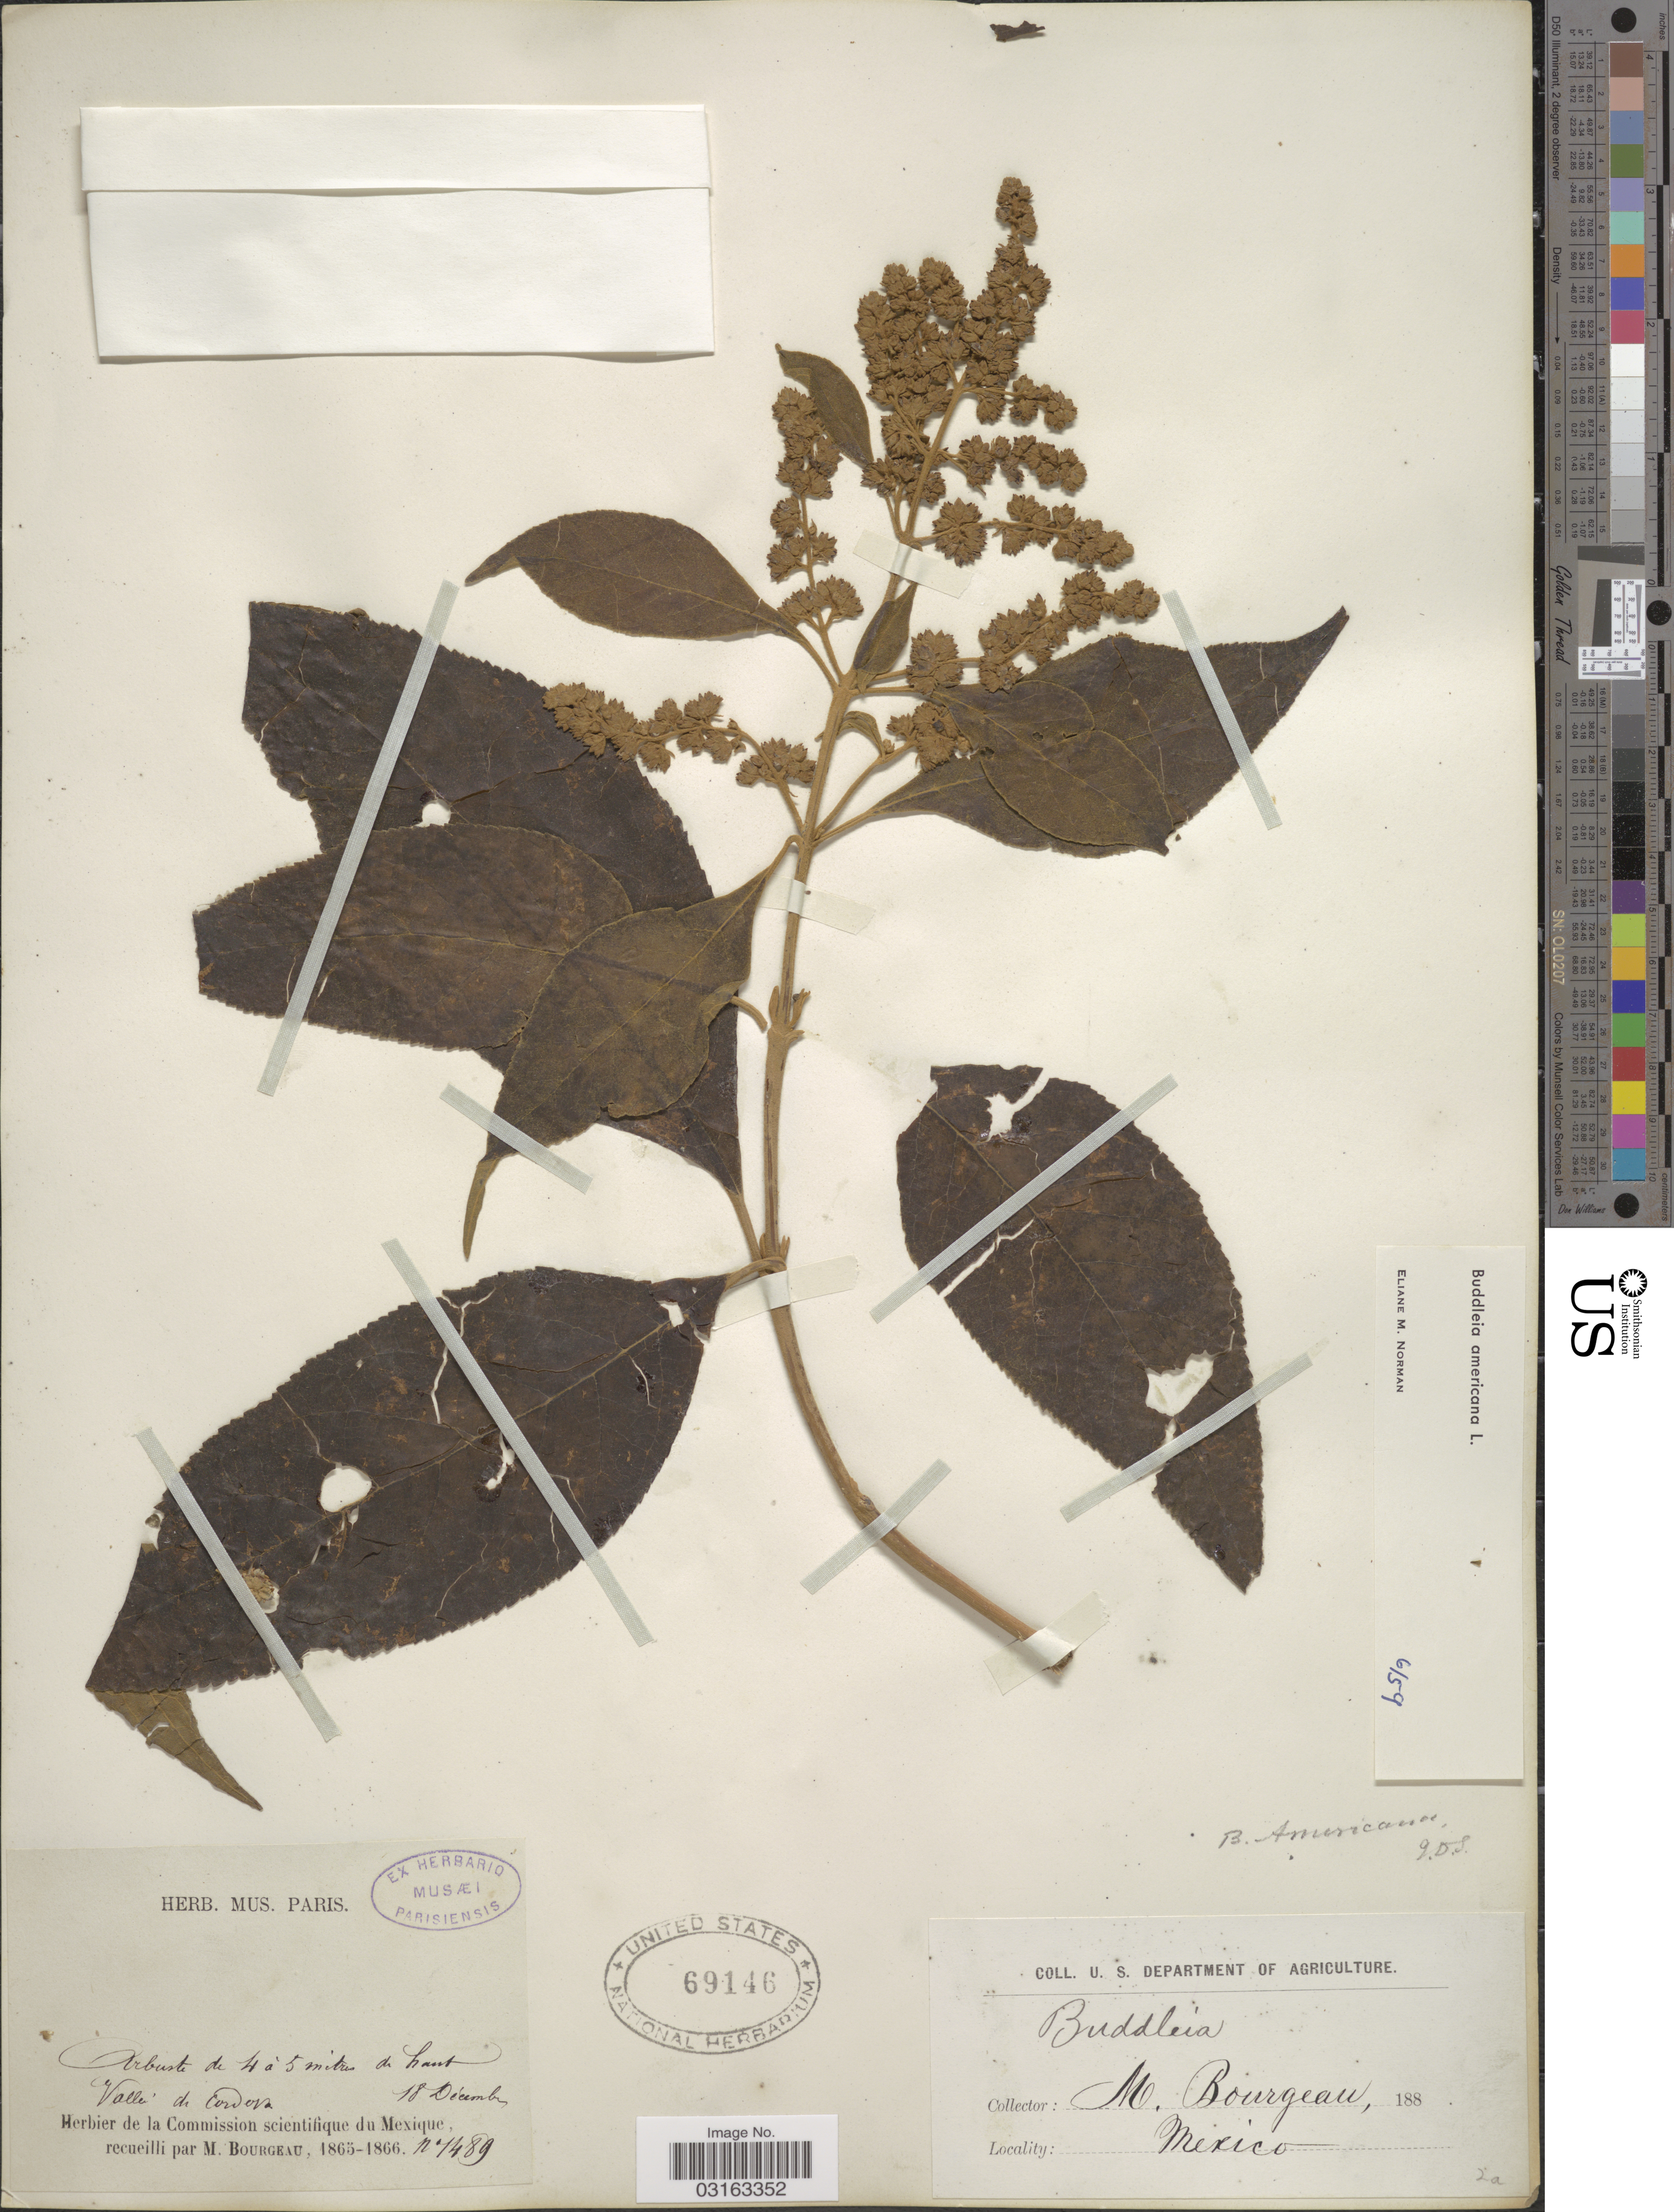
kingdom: Plantae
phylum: Tracheophyta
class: Magnoliopsida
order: Lamiales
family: Scrophulariaceae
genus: Buddleja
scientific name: Buddleja americana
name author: L.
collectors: M. Bourgeau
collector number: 7489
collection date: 1865-12-18/1866-12-18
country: Mexico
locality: Valleé de Cordova.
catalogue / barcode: US 69146